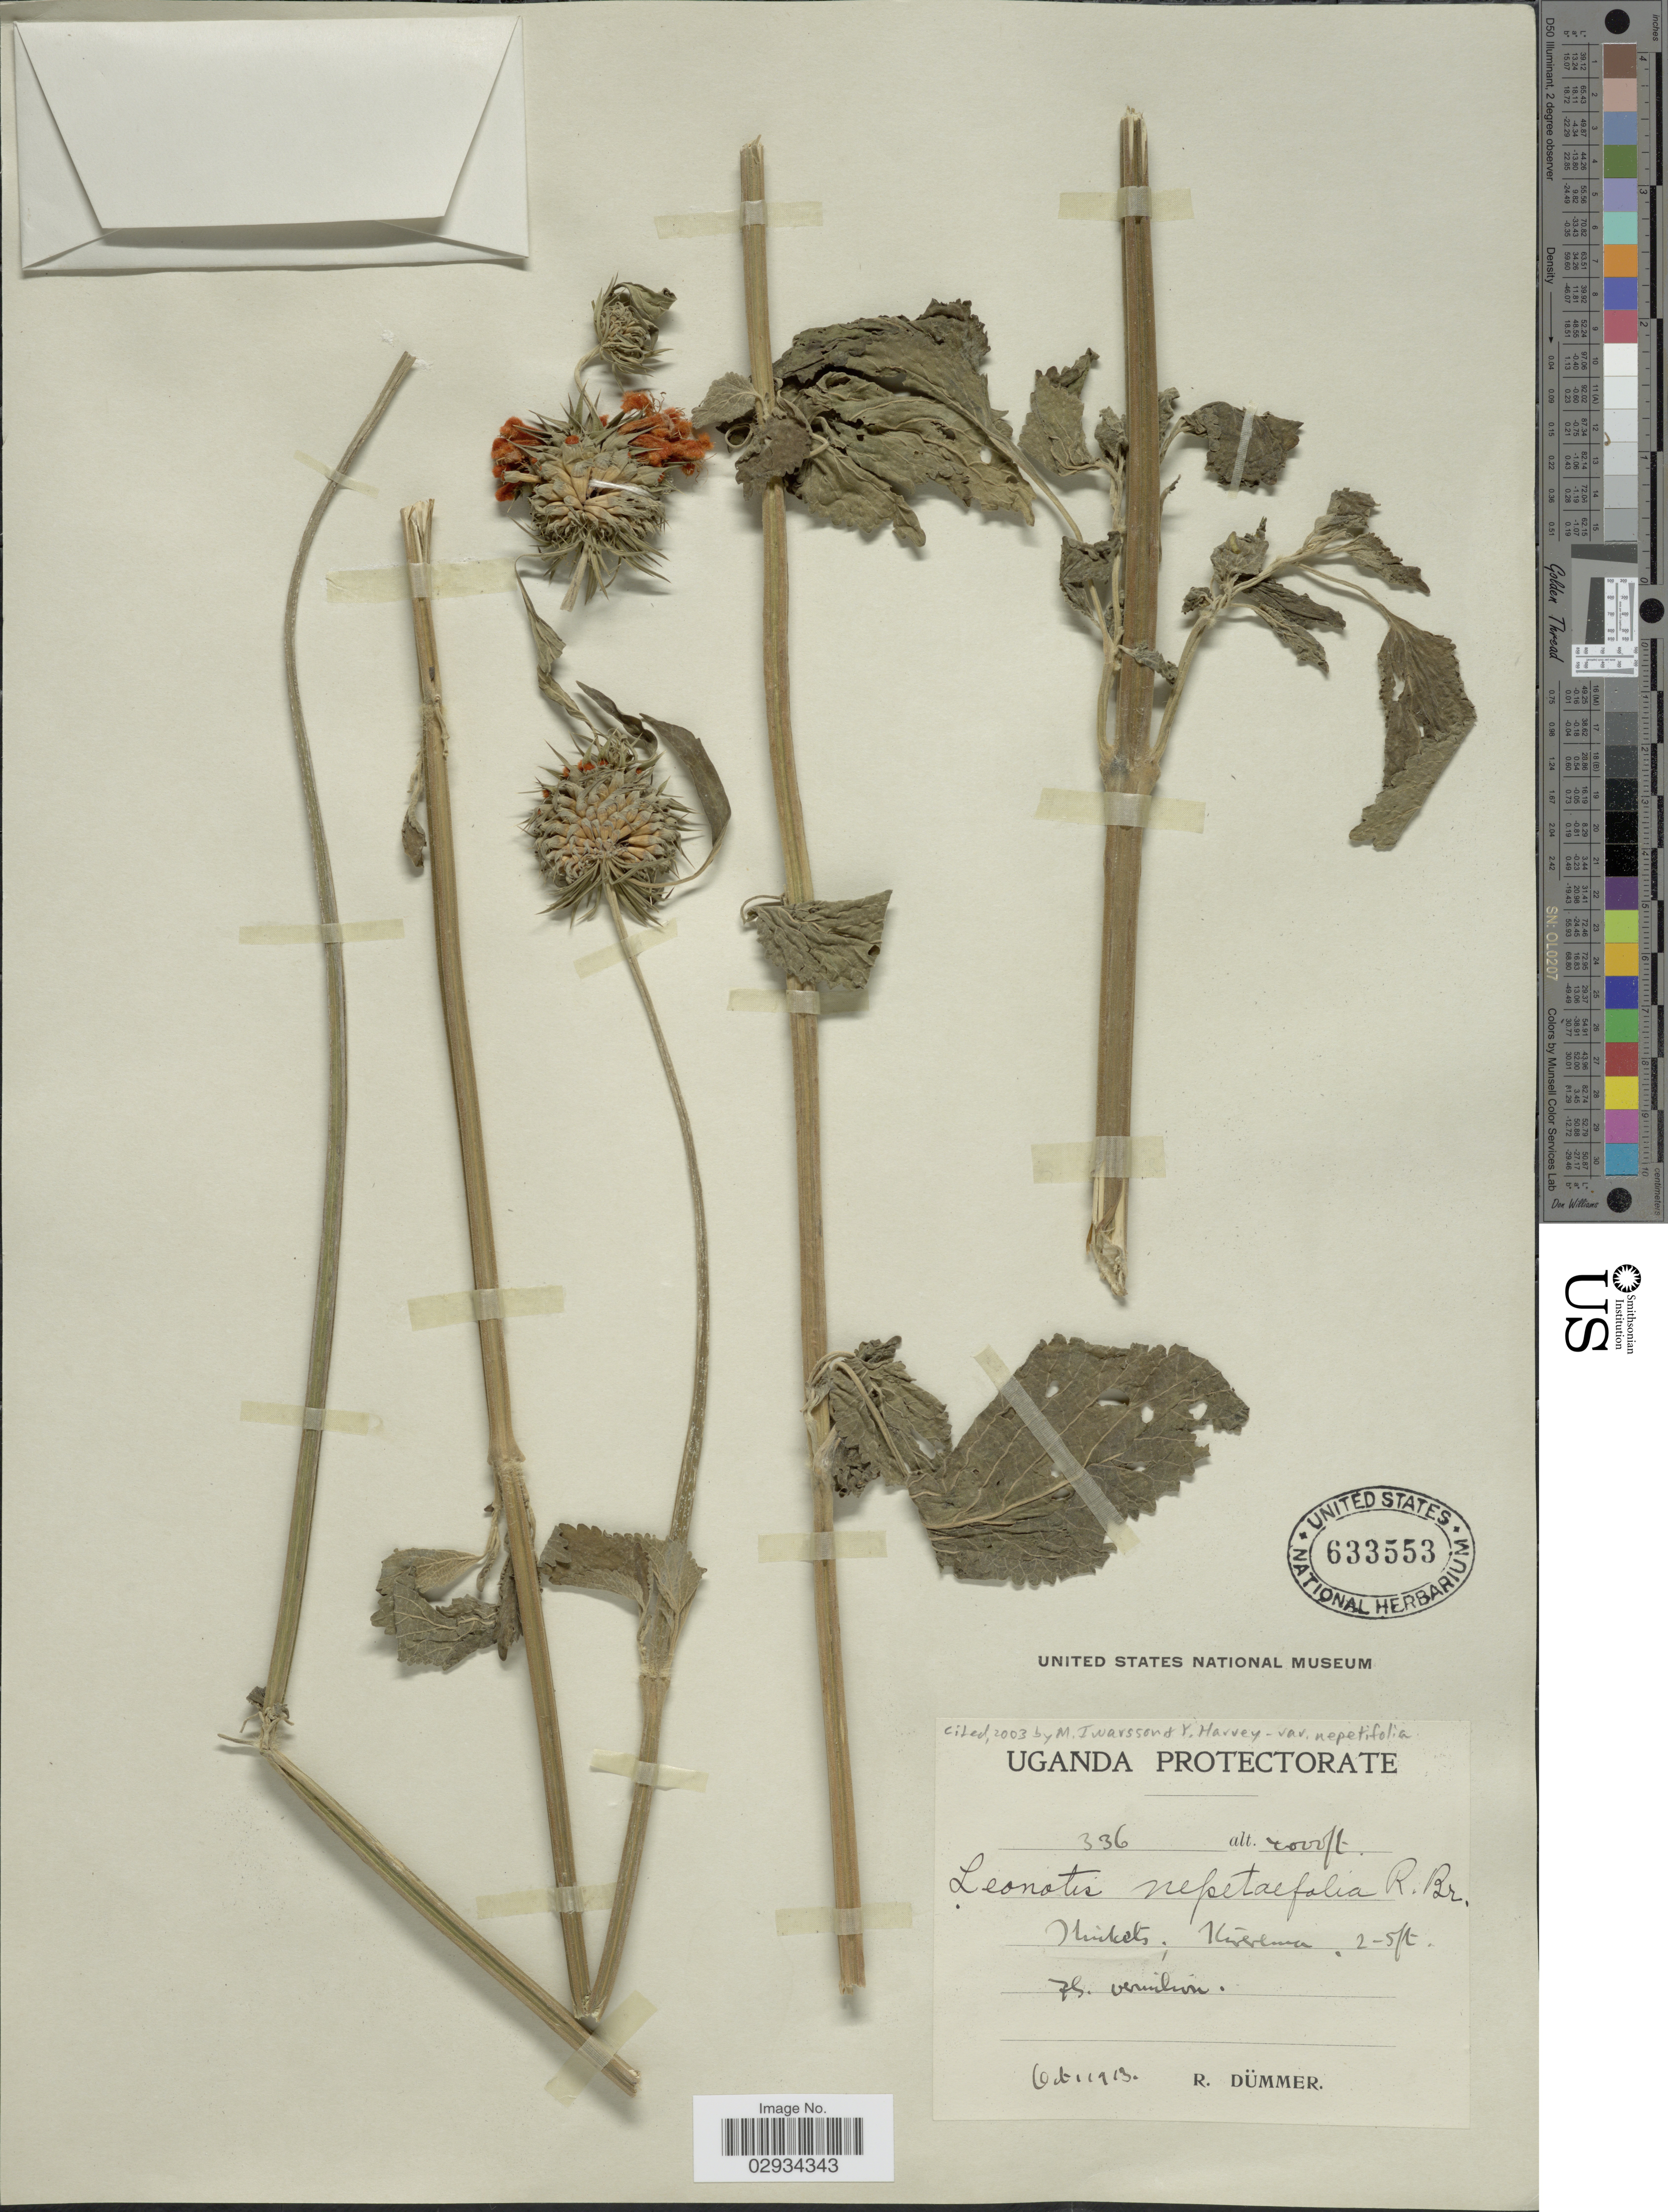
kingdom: Plantae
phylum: Tracheophyta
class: Magnoliopsida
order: Lamiales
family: Lamiaceae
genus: Leonotis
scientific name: Leonotis nepetifolia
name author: (L.) R. Br.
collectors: R. A. Dümmer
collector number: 336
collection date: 1913-10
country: Uganda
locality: Uganda Protectorate. Thickets, Kirerema.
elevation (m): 1219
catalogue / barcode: US 633553